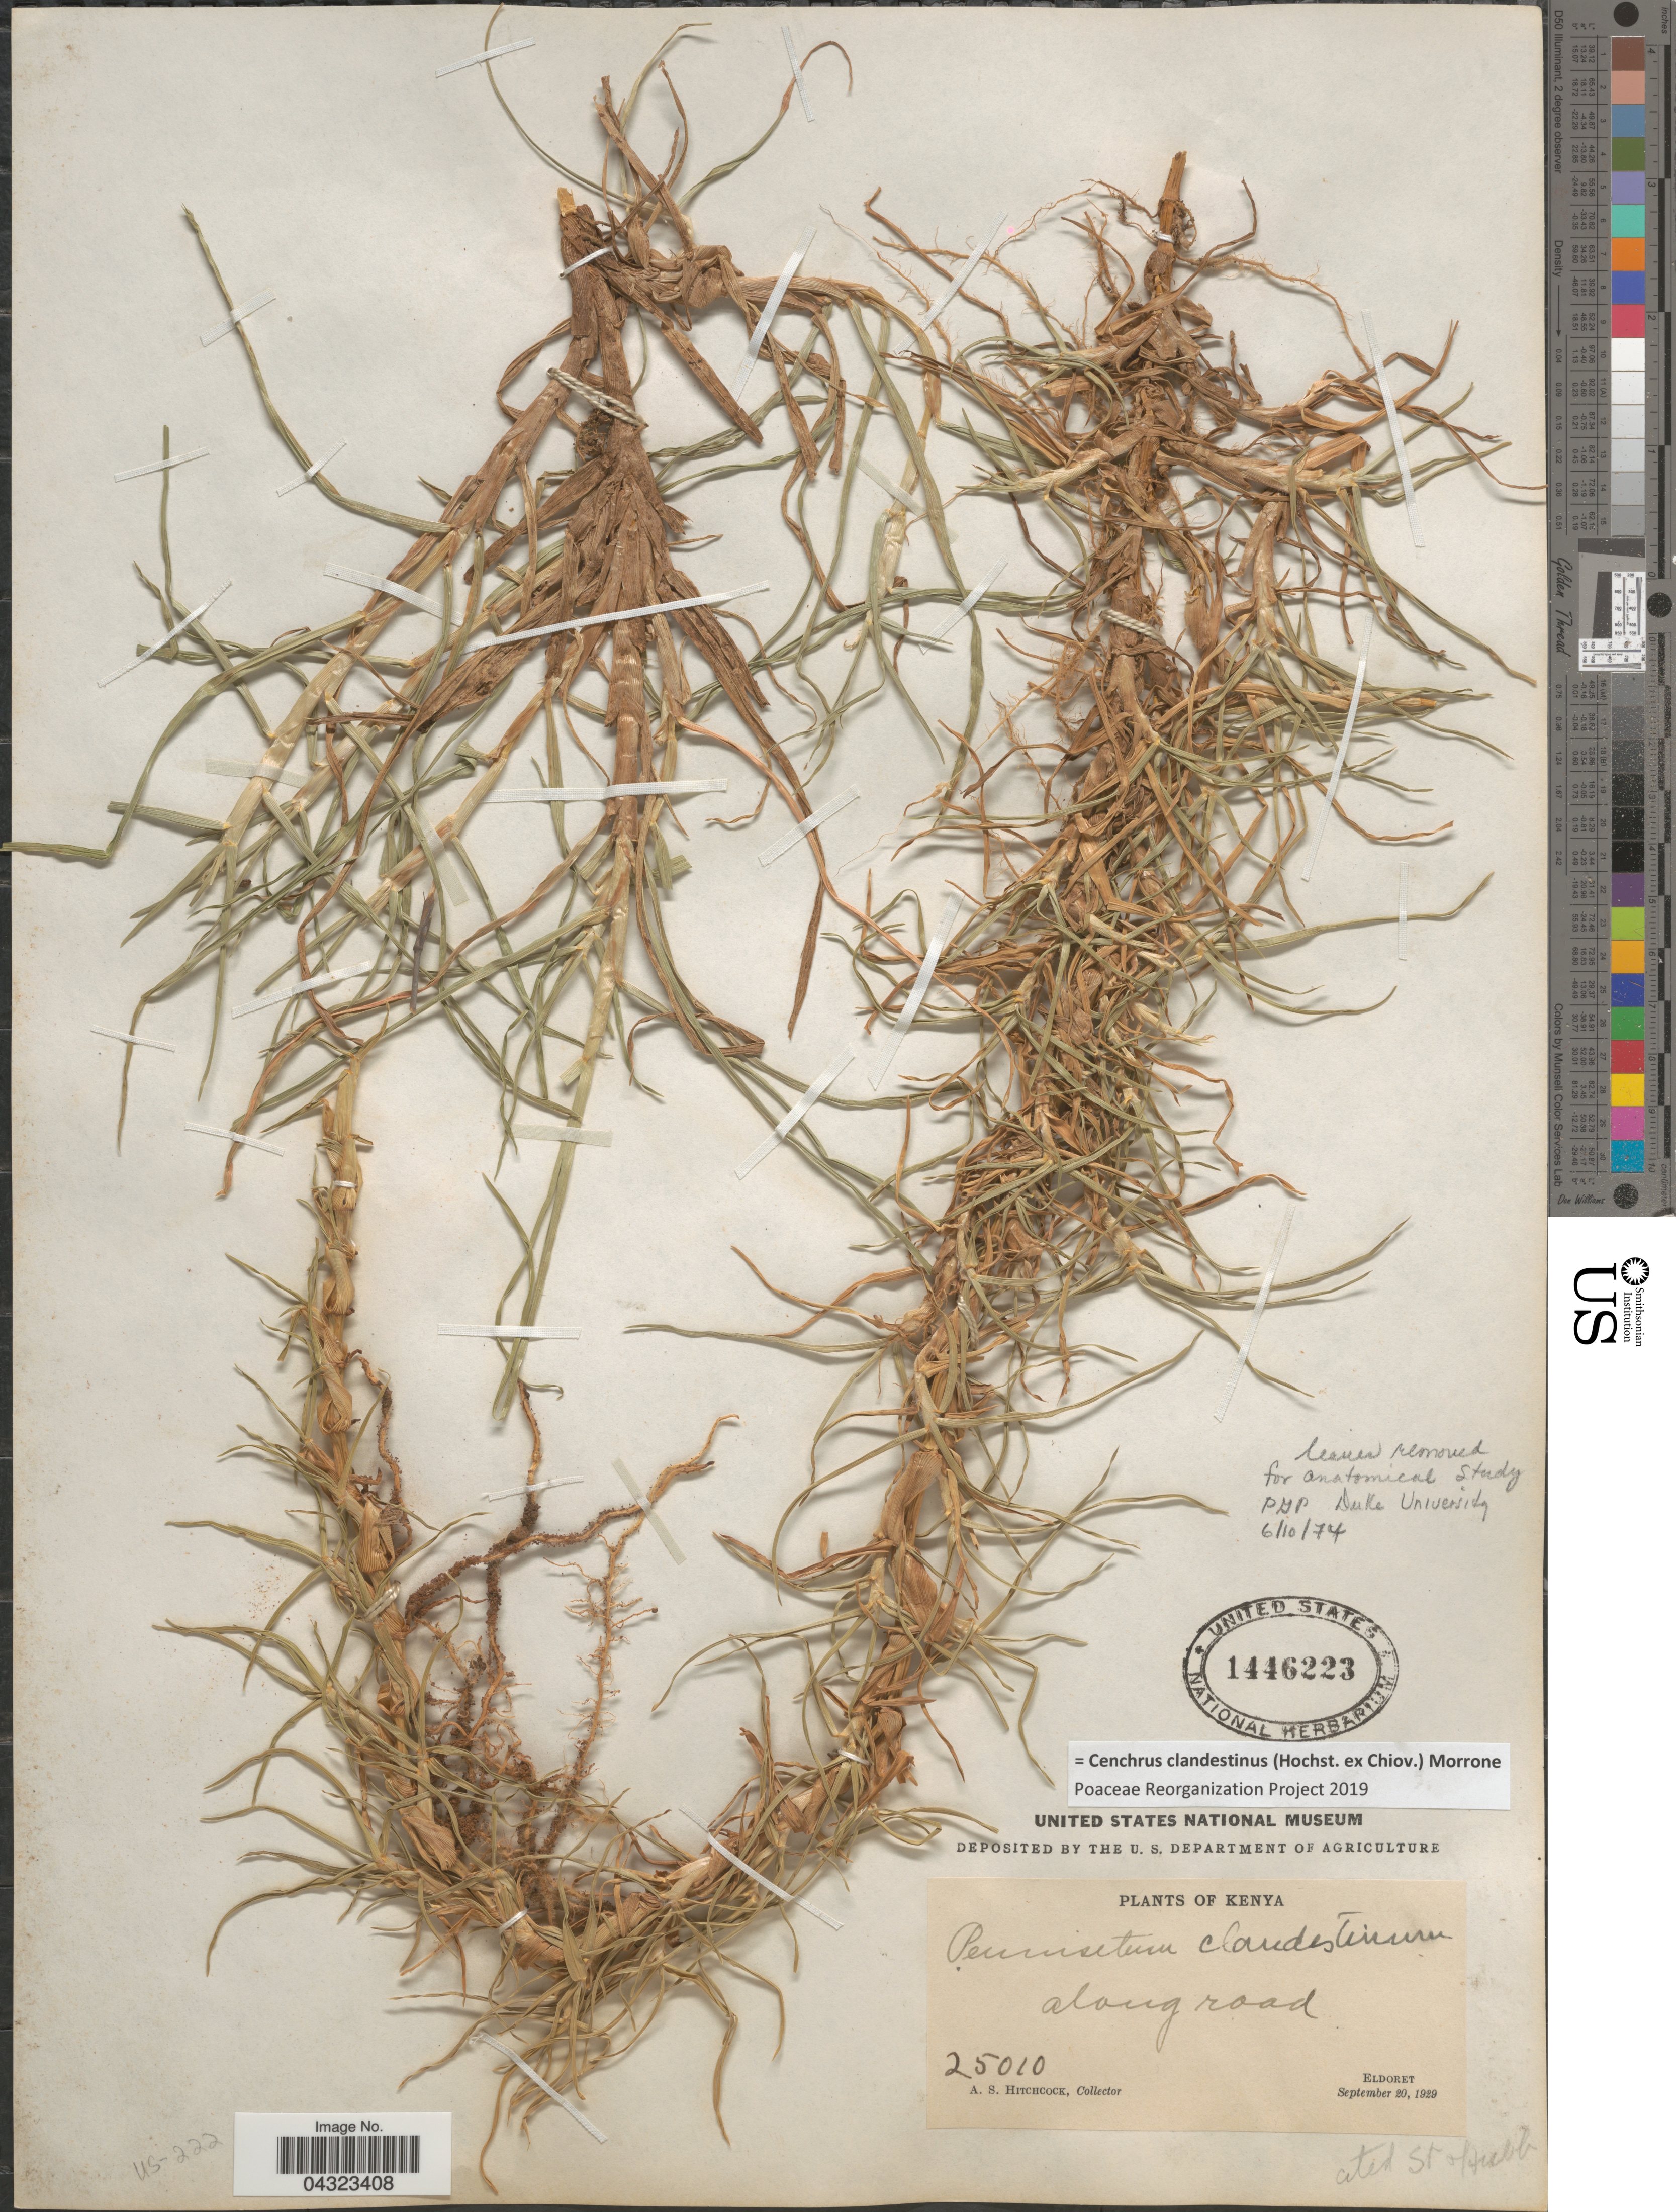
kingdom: Plantae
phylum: Tracheophyta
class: Liliopsida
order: Poales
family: Poaceae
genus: Cenchrus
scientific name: Cenchrus clandestinus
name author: (Hochst. & Chiov.) Morrone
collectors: A. S. Hitchcock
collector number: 25010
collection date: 1929-09-20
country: Kenya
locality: Along road. Eldoret.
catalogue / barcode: US 1446223